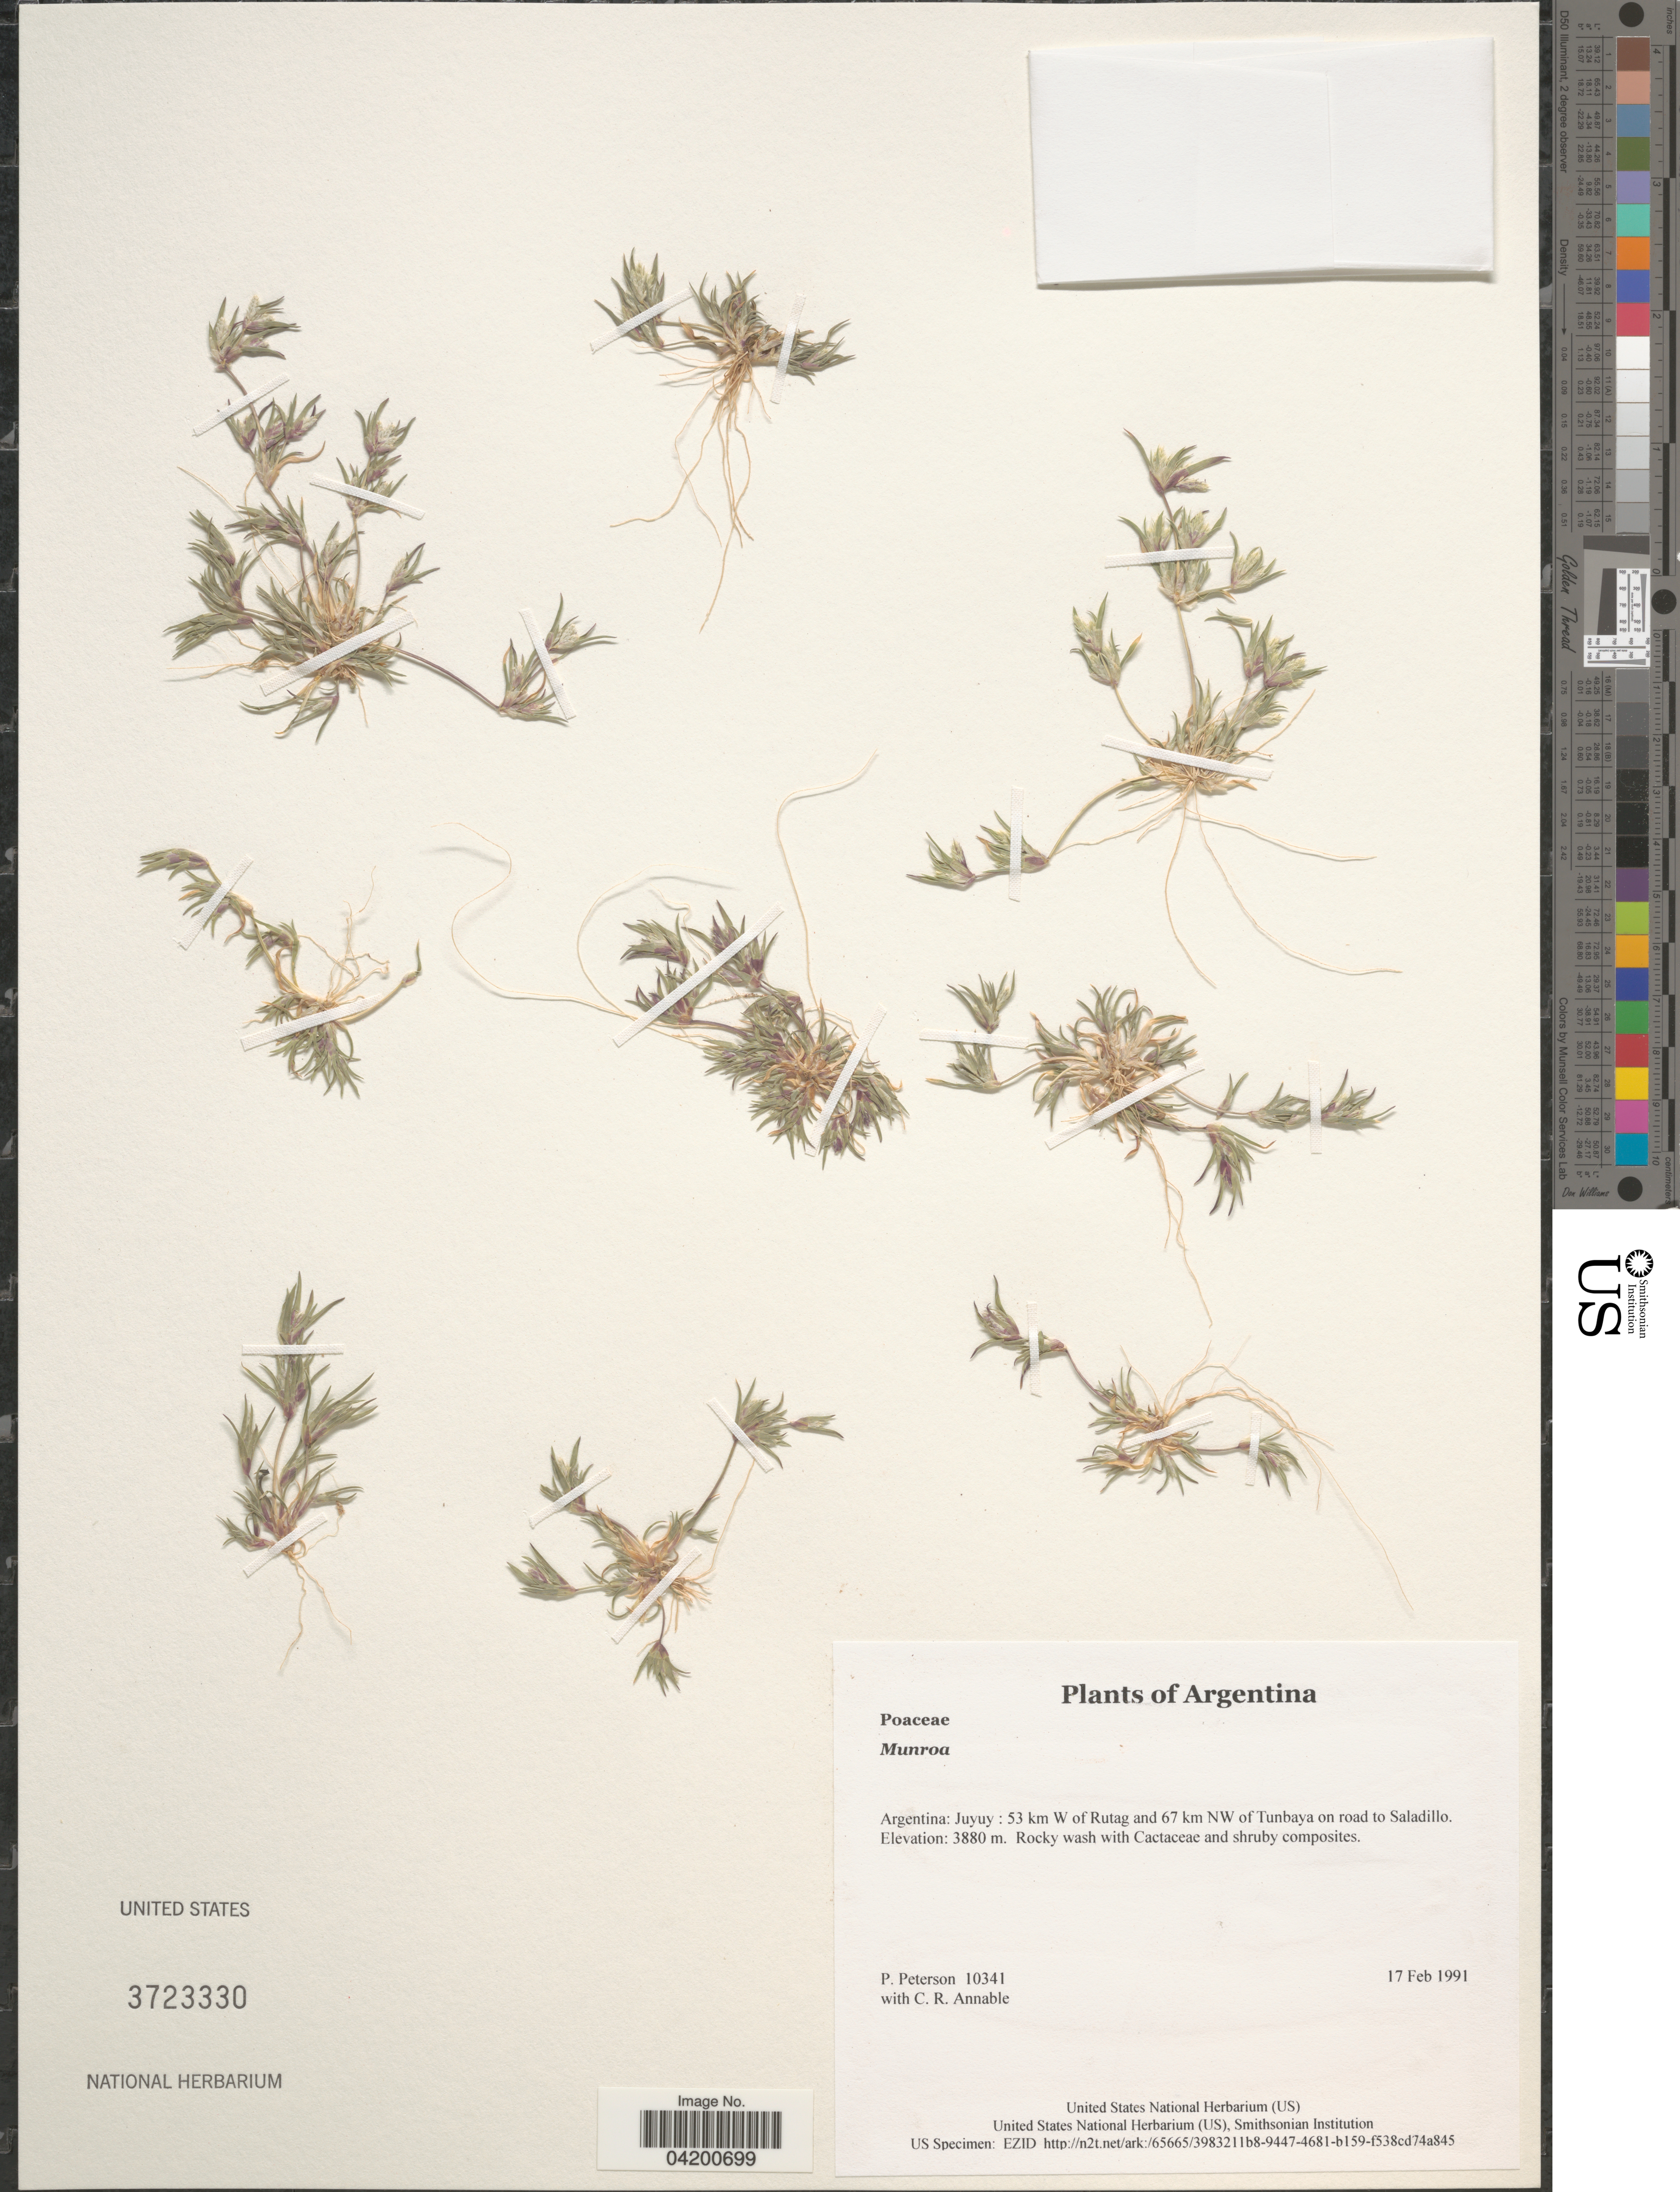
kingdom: Plantae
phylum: Tracheophyta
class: Liliopsida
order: Poales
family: Poaceae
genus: Munroa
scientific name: Munroa sp.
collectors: P. Peterson & C. R. Annable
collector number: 10341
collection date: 1991-02-17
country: Argentina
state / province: Jujuy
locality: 53 km W of Rutag and 67 km NW of Tunbaya on road to Saladillo.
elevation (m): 3880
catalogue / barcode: US 3723330